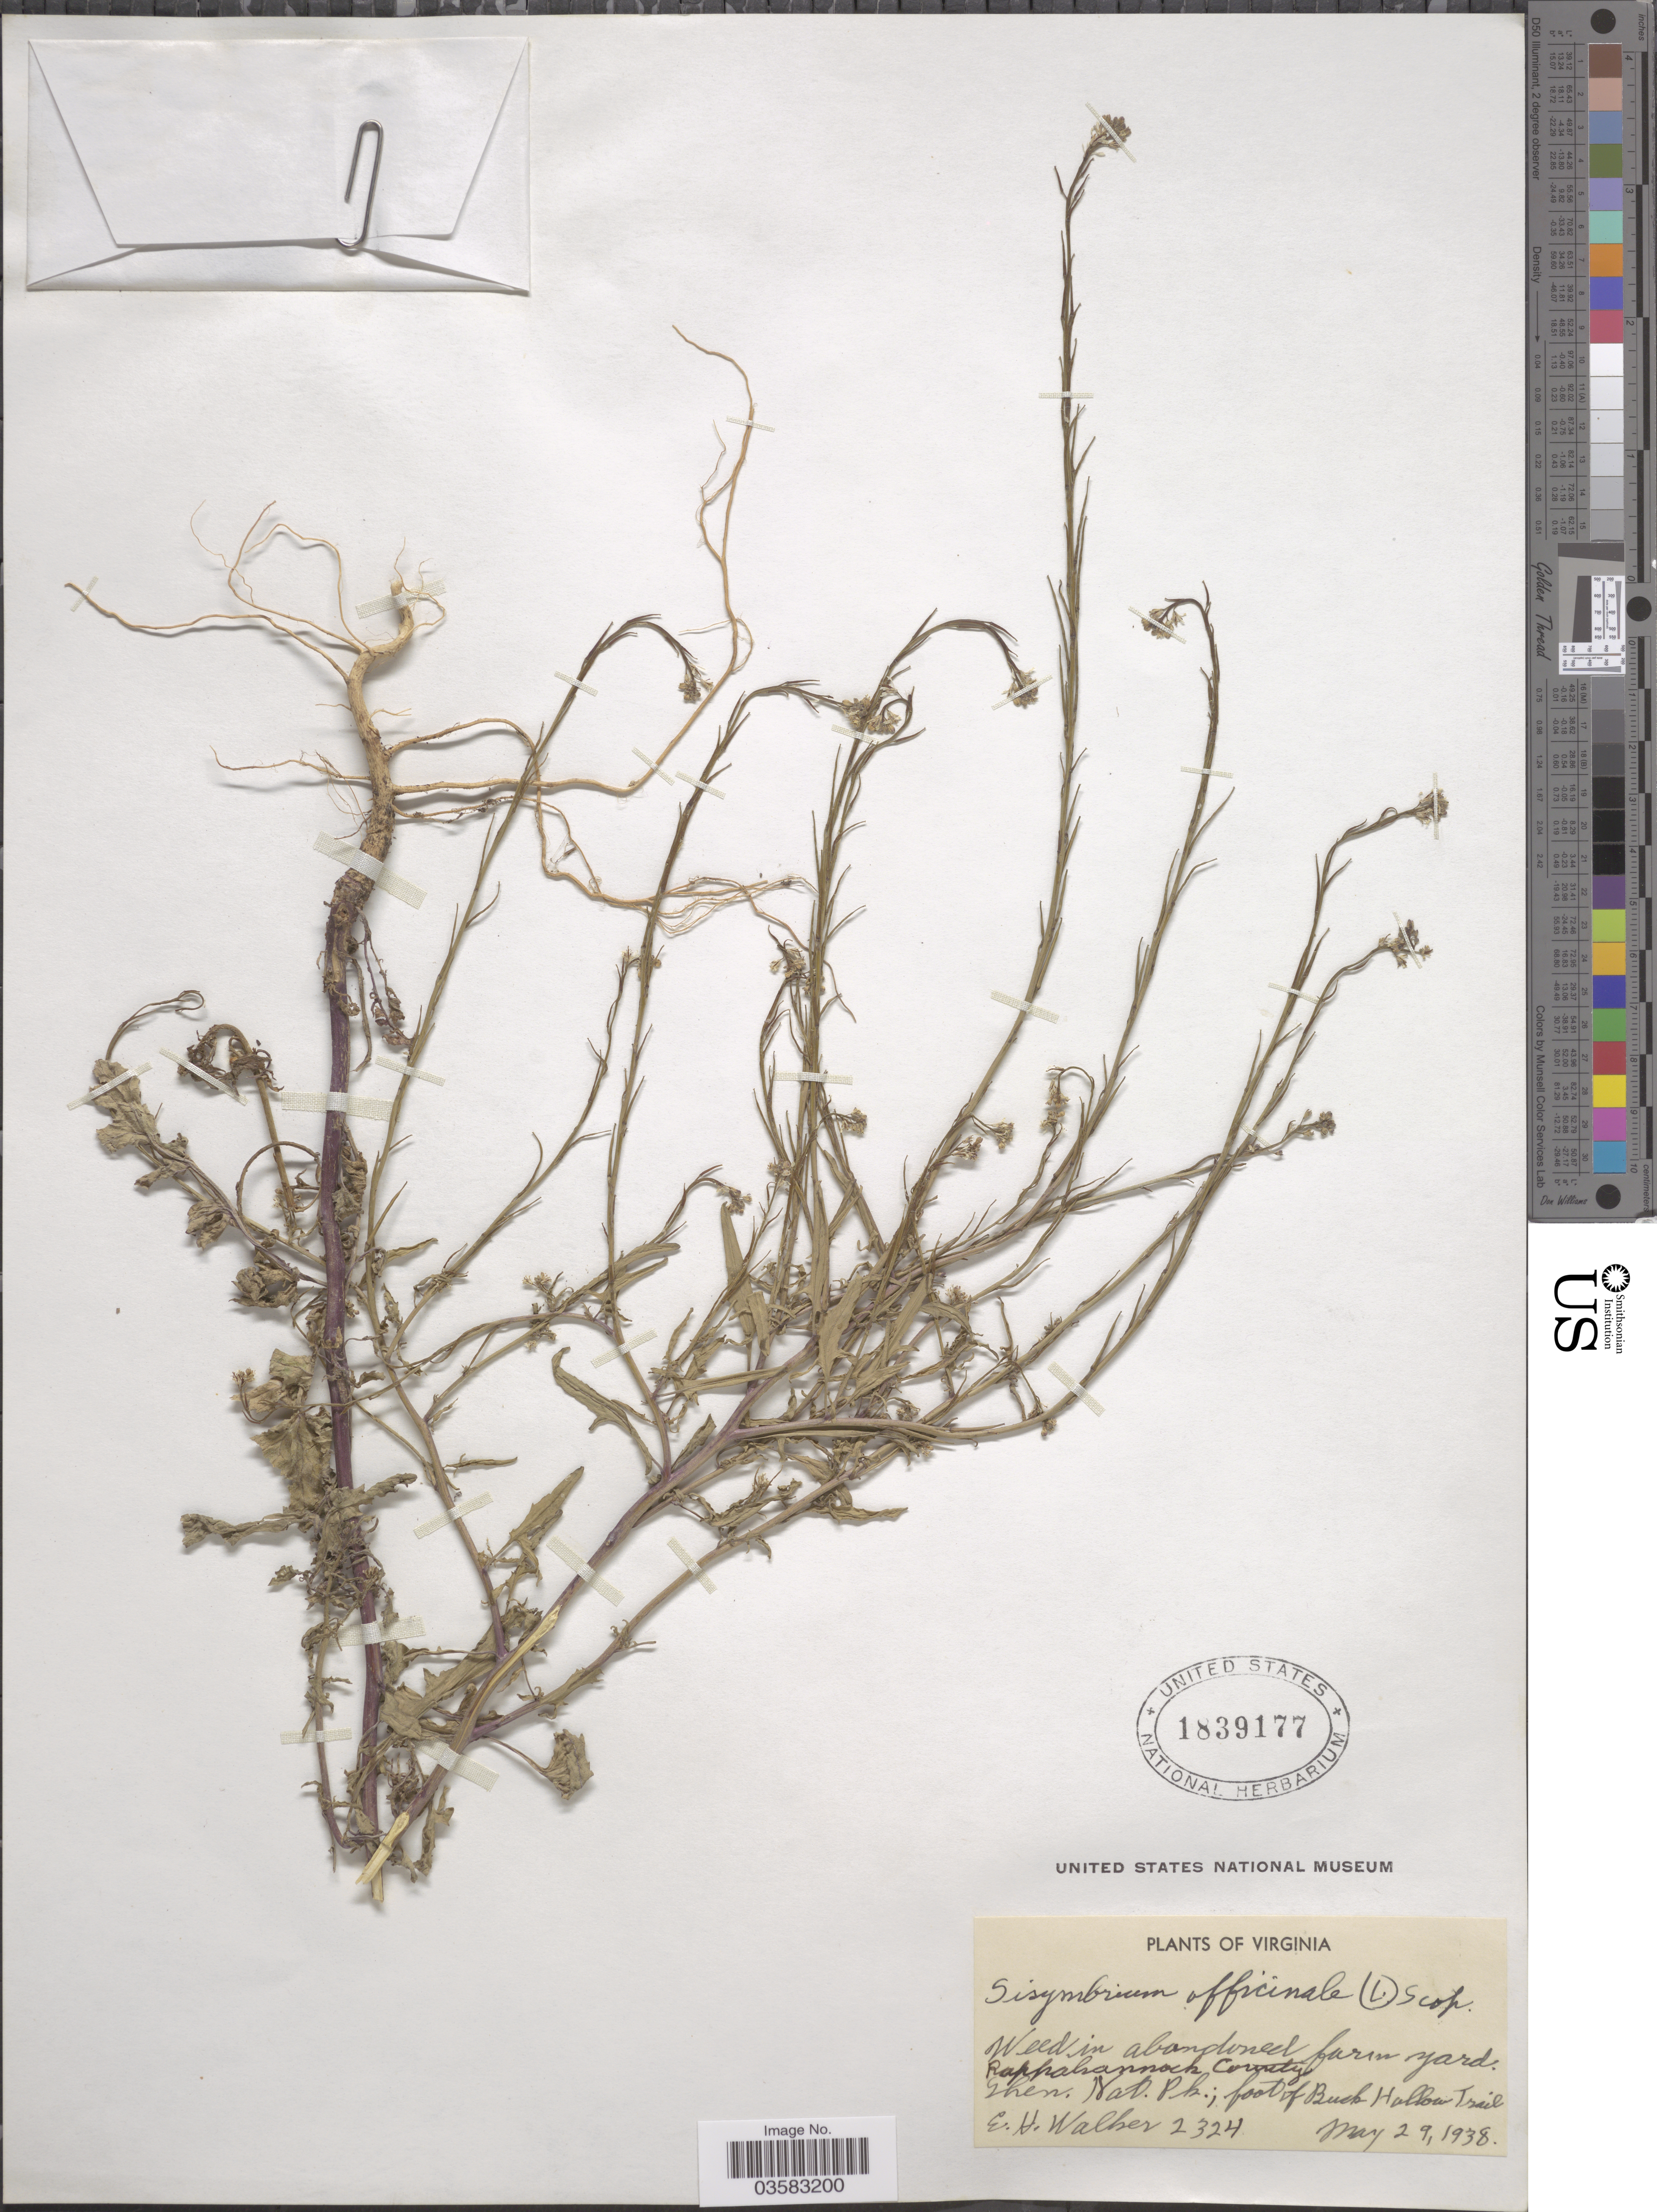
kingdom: Plantae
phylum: Tracheophyta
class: Magnoliopsida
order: Brassicales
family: Brassicaceae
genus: Sisymbrium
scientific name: Sisymbrium officinale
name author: (L.) Scop.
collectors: E. H. Walker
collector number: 2324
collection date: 1938-05-29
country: United States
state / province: Virginia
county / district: Rappahannock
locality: Weed in abandoned farm yard. Rappahannock County. Shen. Nat'l. Park.; foot of Buck Hollow Trail.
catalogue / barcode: US 1839177